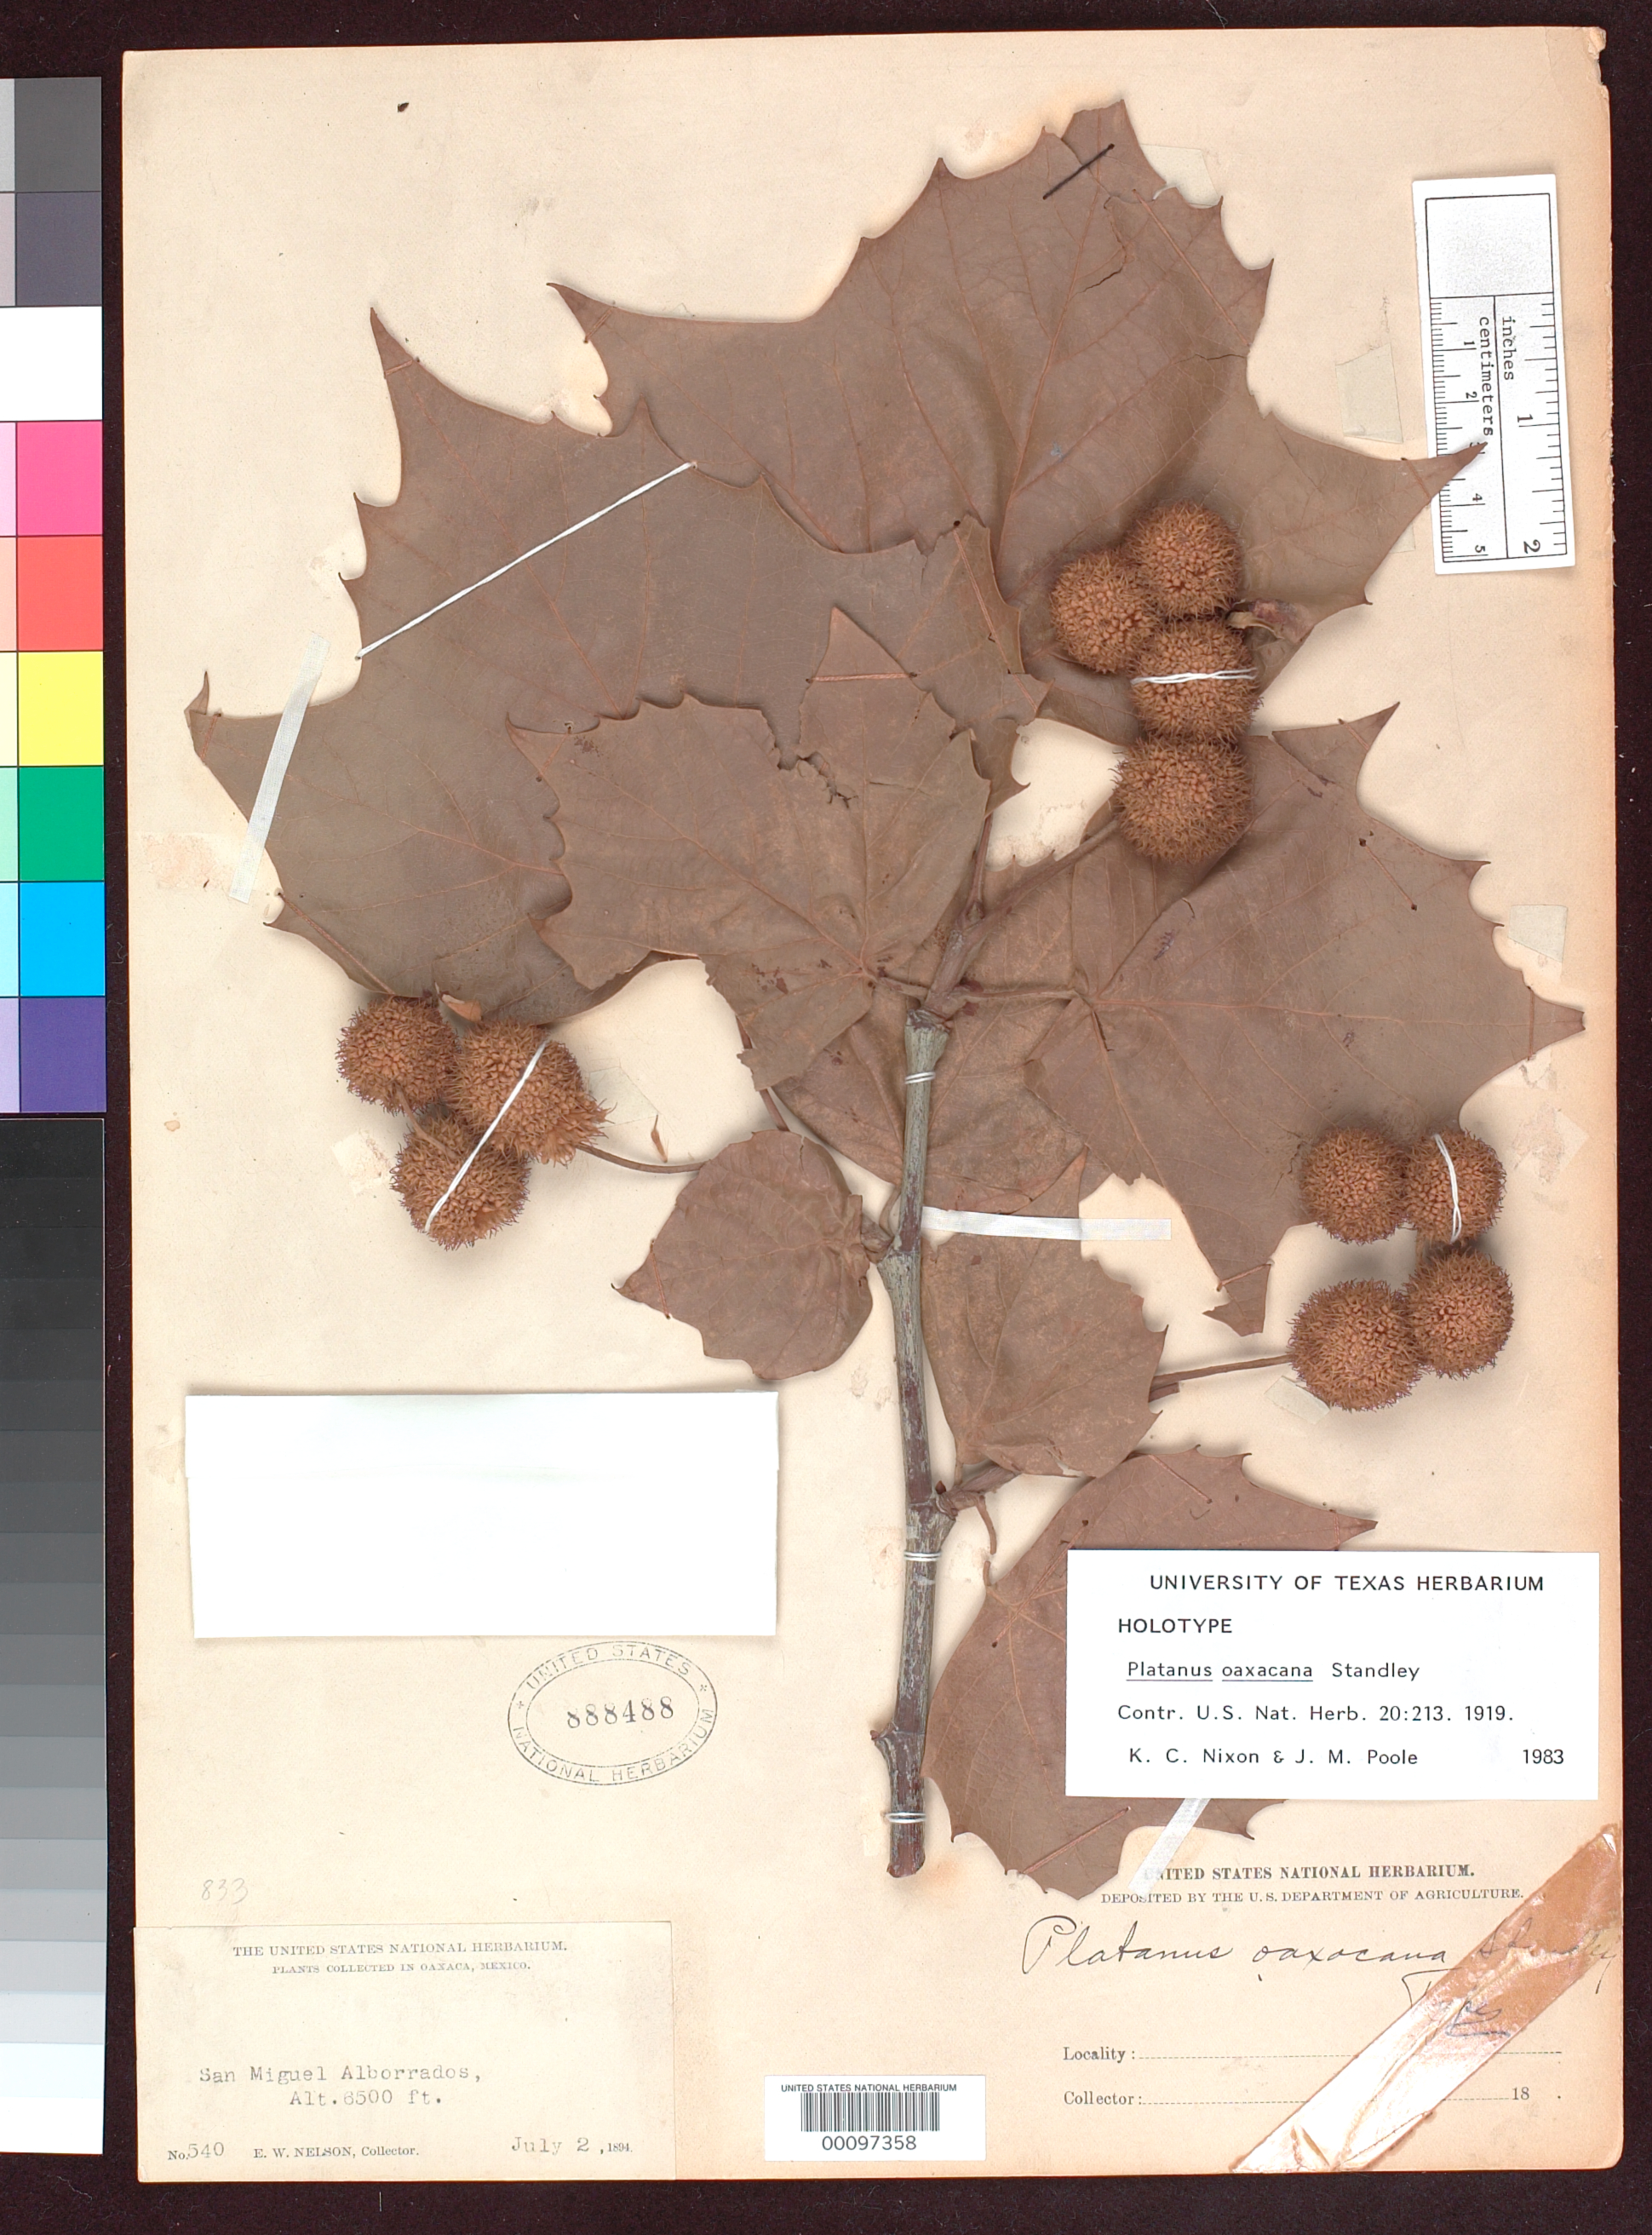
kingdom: Plantae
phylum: Tracheophyta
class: Magnoliopsida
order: Proteales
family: Platanaceae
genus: Platanus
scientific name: Platanus oaxacana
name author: Standl.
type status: Holotype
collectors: E. W. Nelson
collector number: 540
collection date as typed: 02 Jul 1894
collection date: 1894-07-02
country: Mexico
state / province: Oaxaca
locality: San Miguel Alborrados.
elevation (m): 1950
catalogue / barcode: US 888488